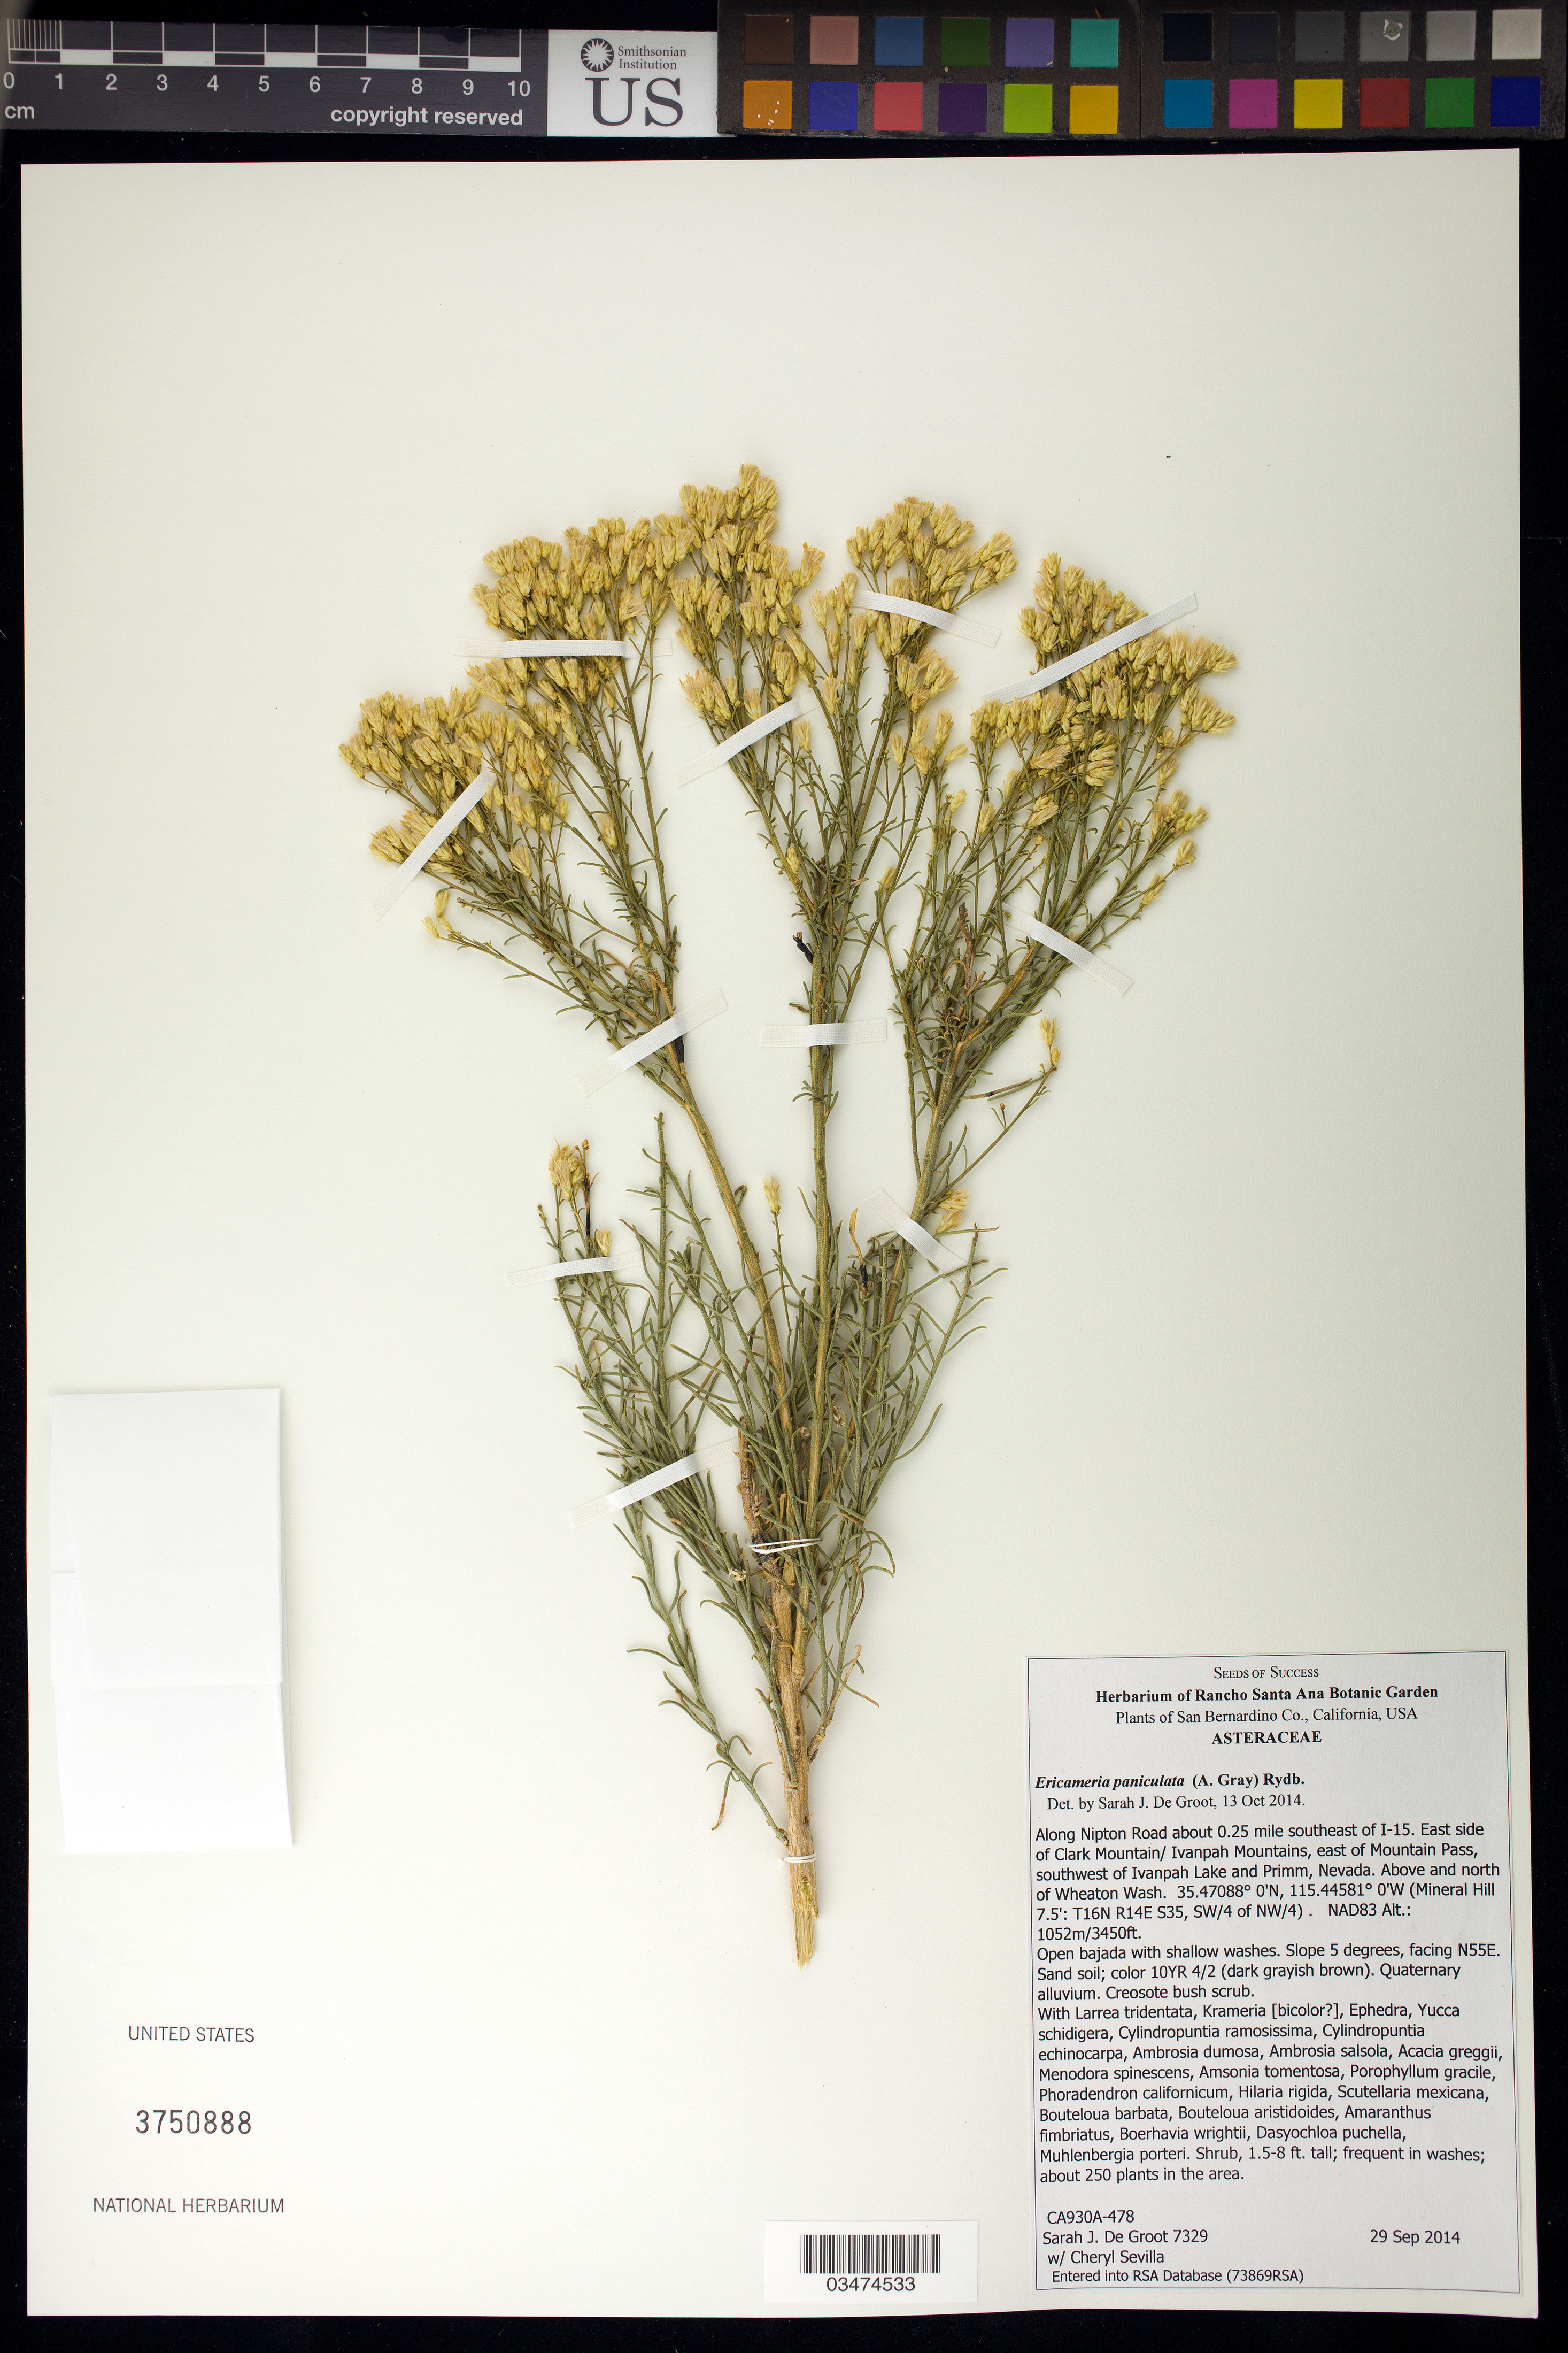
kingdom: Plantae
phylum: Tracheophyta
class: Magnoliopsida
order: Asterales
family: Asteraceae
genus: Ericameria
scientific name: Ericameria paniculata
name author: (A. Gray) Rydb.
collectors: S. De Groot & C. Sevilla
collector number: CA930A-478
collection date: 2014-09-29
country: United States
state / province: California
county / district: San Bernardino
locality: Along Nipon Rd about 0.25 mi. SE of I-15. E side of Clark Mt/Ivanpah Mts, E of Mountain Pass, SW of Ivanpah Lake and Primm, Nevada.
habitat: Sand soil, creosote bush scrub.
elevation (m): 1052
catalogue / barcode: US 3750888